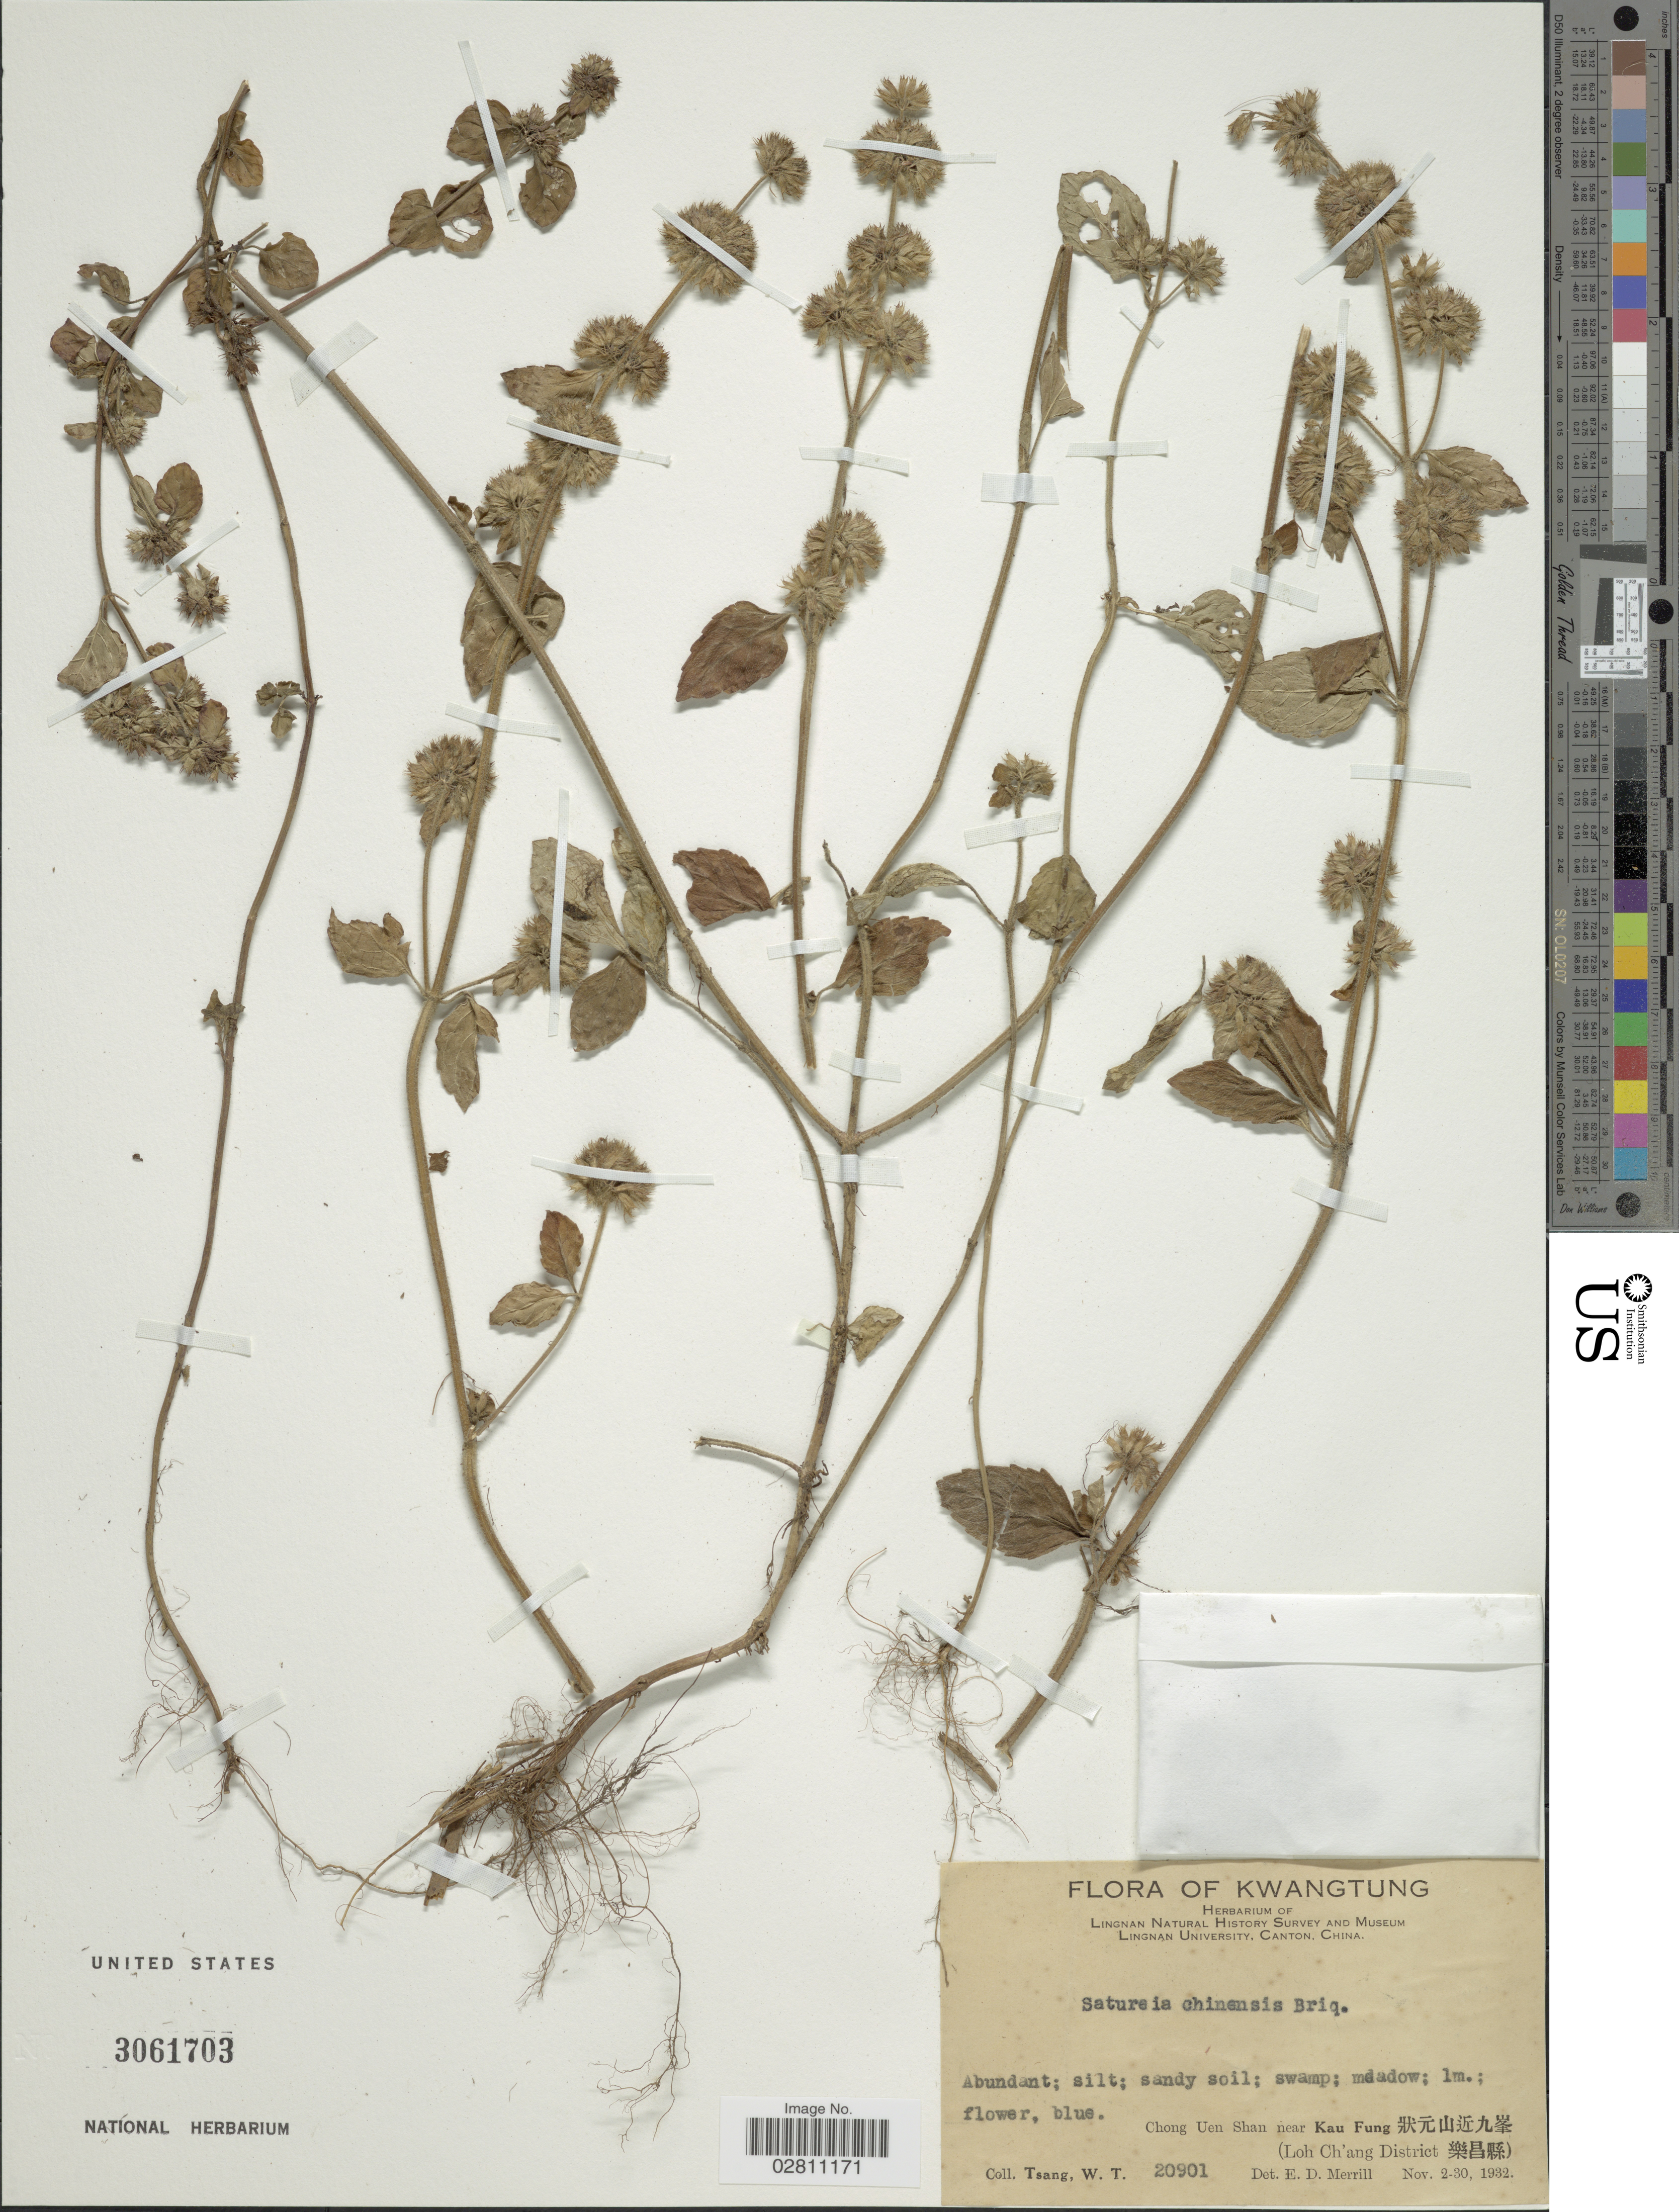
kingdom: Plantae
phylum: Tracheophyta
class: Magnoliopsida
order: Lamiales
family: Lamiaceae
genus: Clinopodium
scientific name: Clinopodium chinense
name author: (Benth.) Kuntze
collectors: W. T. Tsang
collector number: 20901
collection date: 1932-11-02/1932-11-30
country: China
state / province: Guangdong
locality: Kwangtung, Chong Uen Shan near Kau Fung (Loh Ch'ang District).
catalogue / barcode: US 3061703